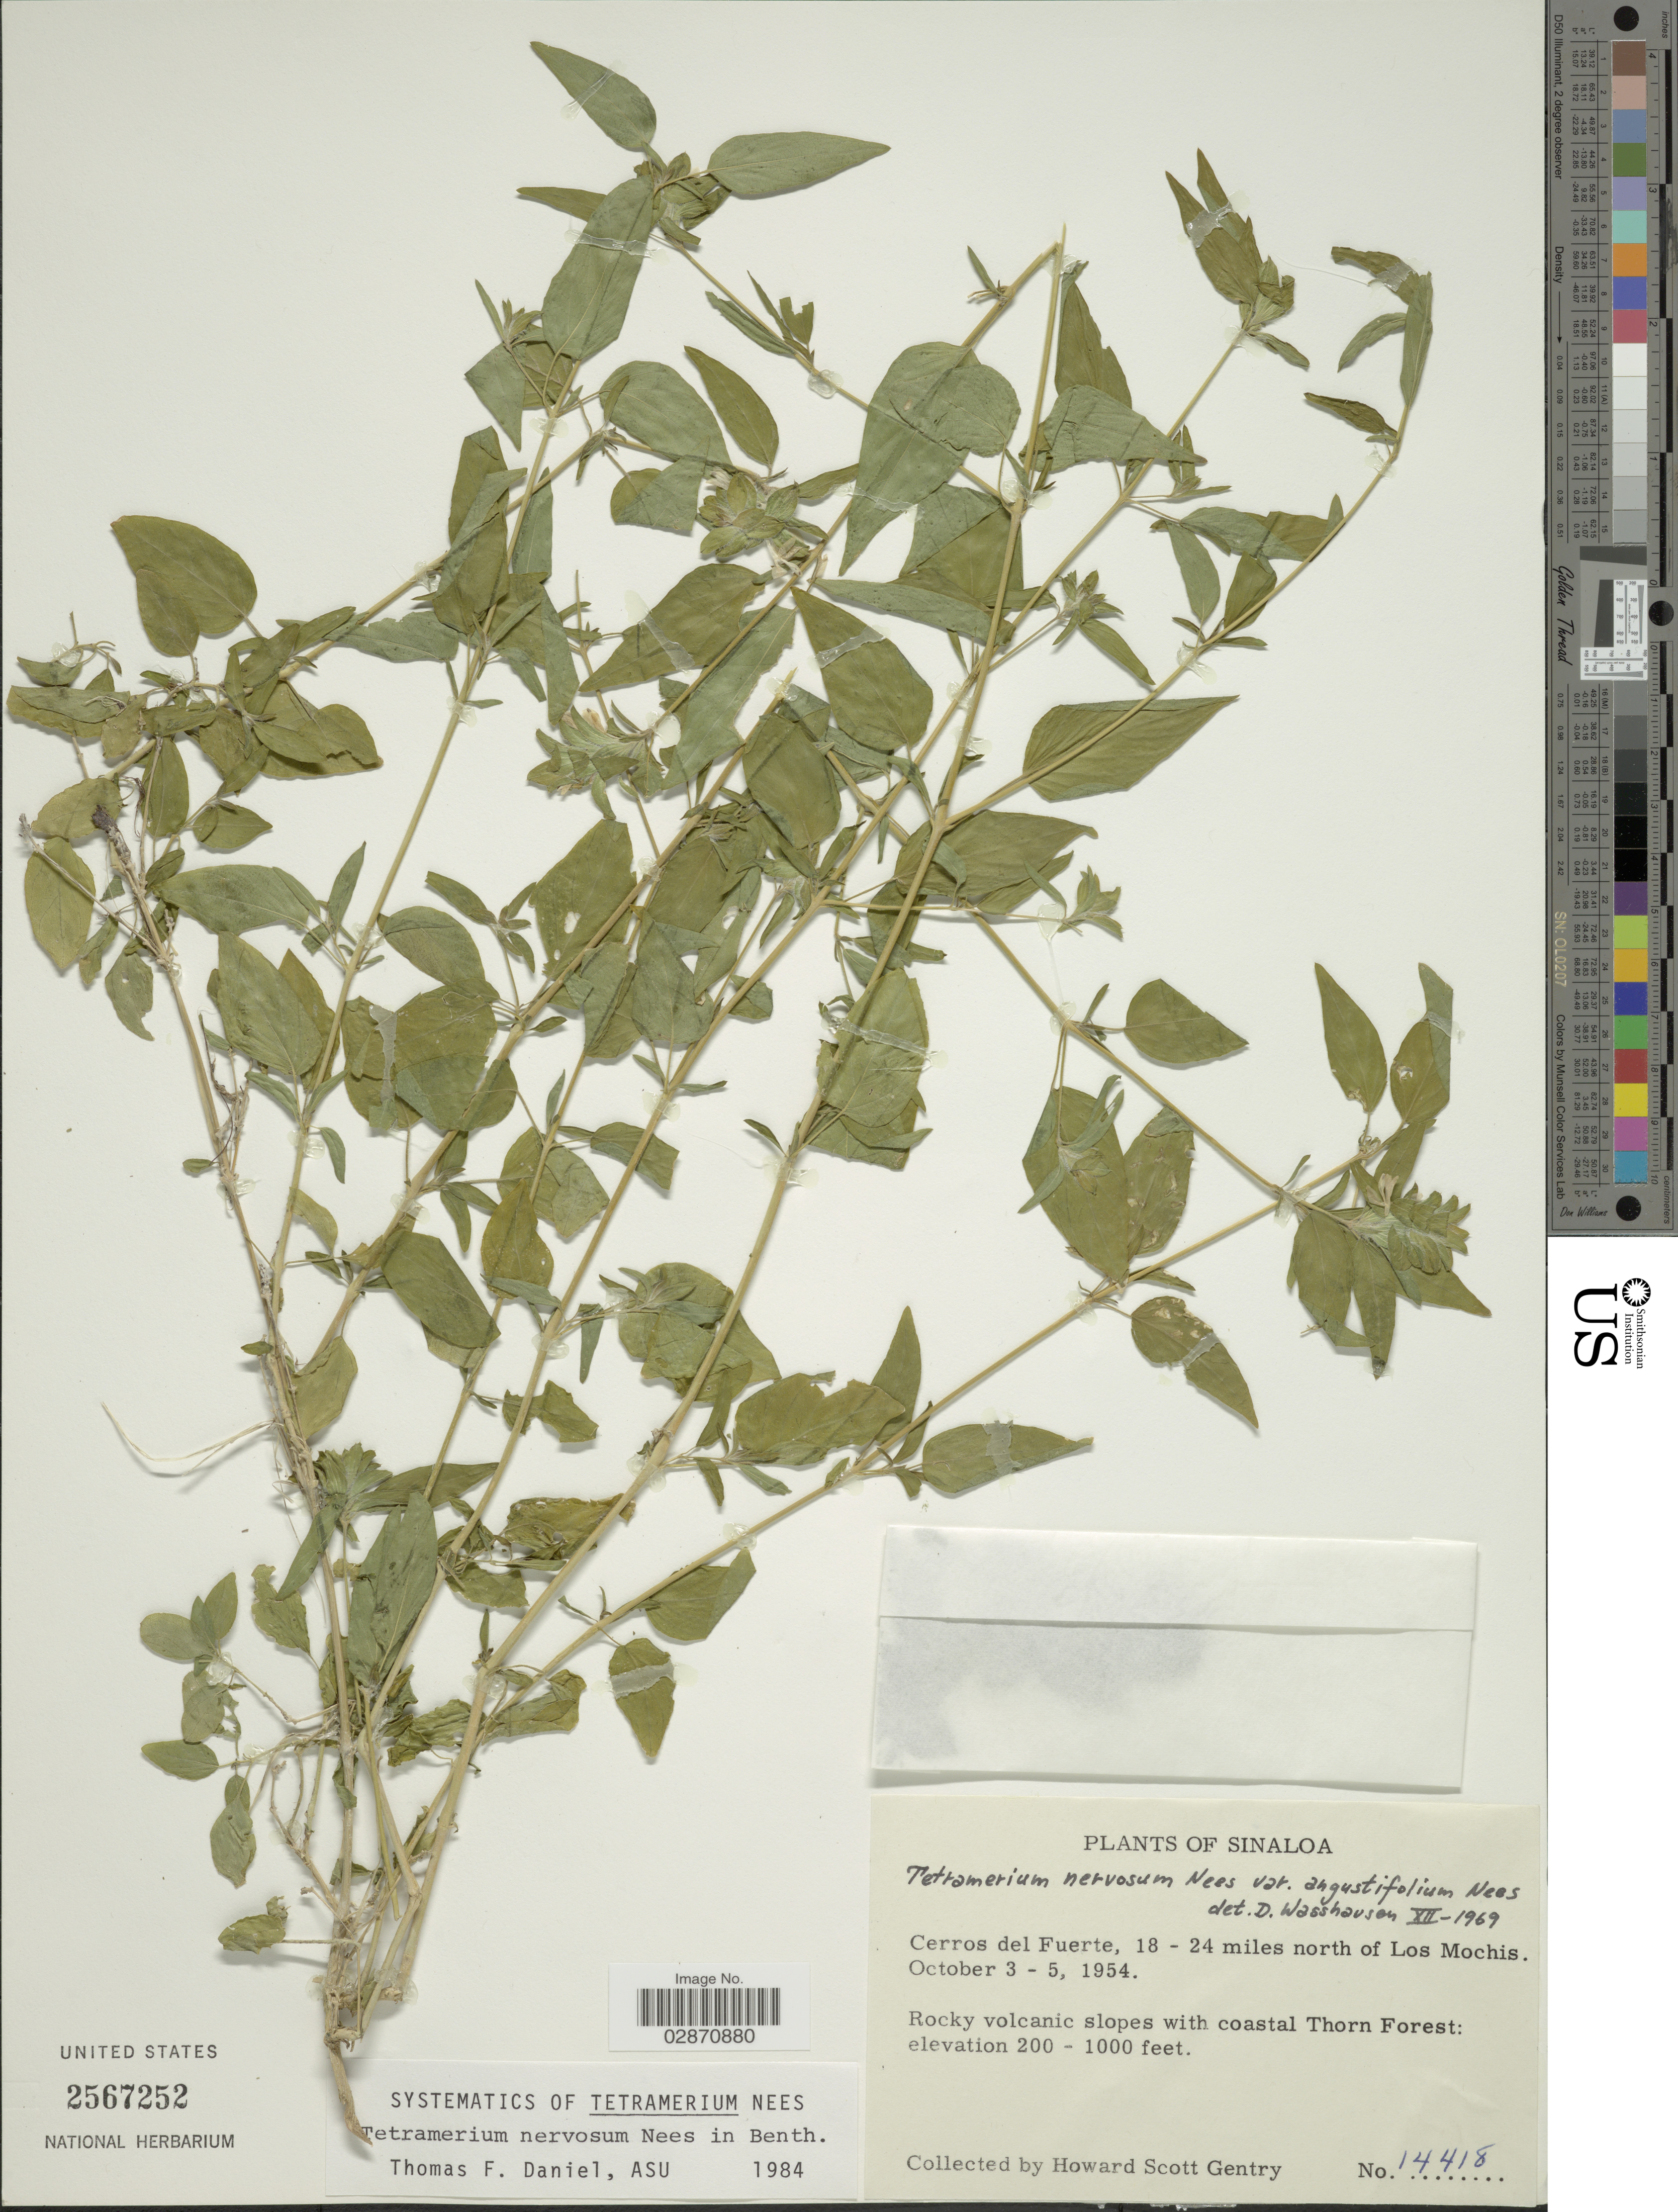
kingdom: Plantae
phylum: Tracheophyta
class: Magnoliopsida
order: Lamiales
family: Acanthaceae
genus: Tetramerium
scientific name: Tetramerium nervosum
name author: Nees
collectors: H. S. Gentry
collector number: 14418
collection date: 1954-10-03/1954-10-05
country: Mexico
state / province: Sinaloa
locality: Cerros del Fuerte, 18-24 miles north of Los Mochis.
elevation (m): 61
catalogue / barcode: US 2567252